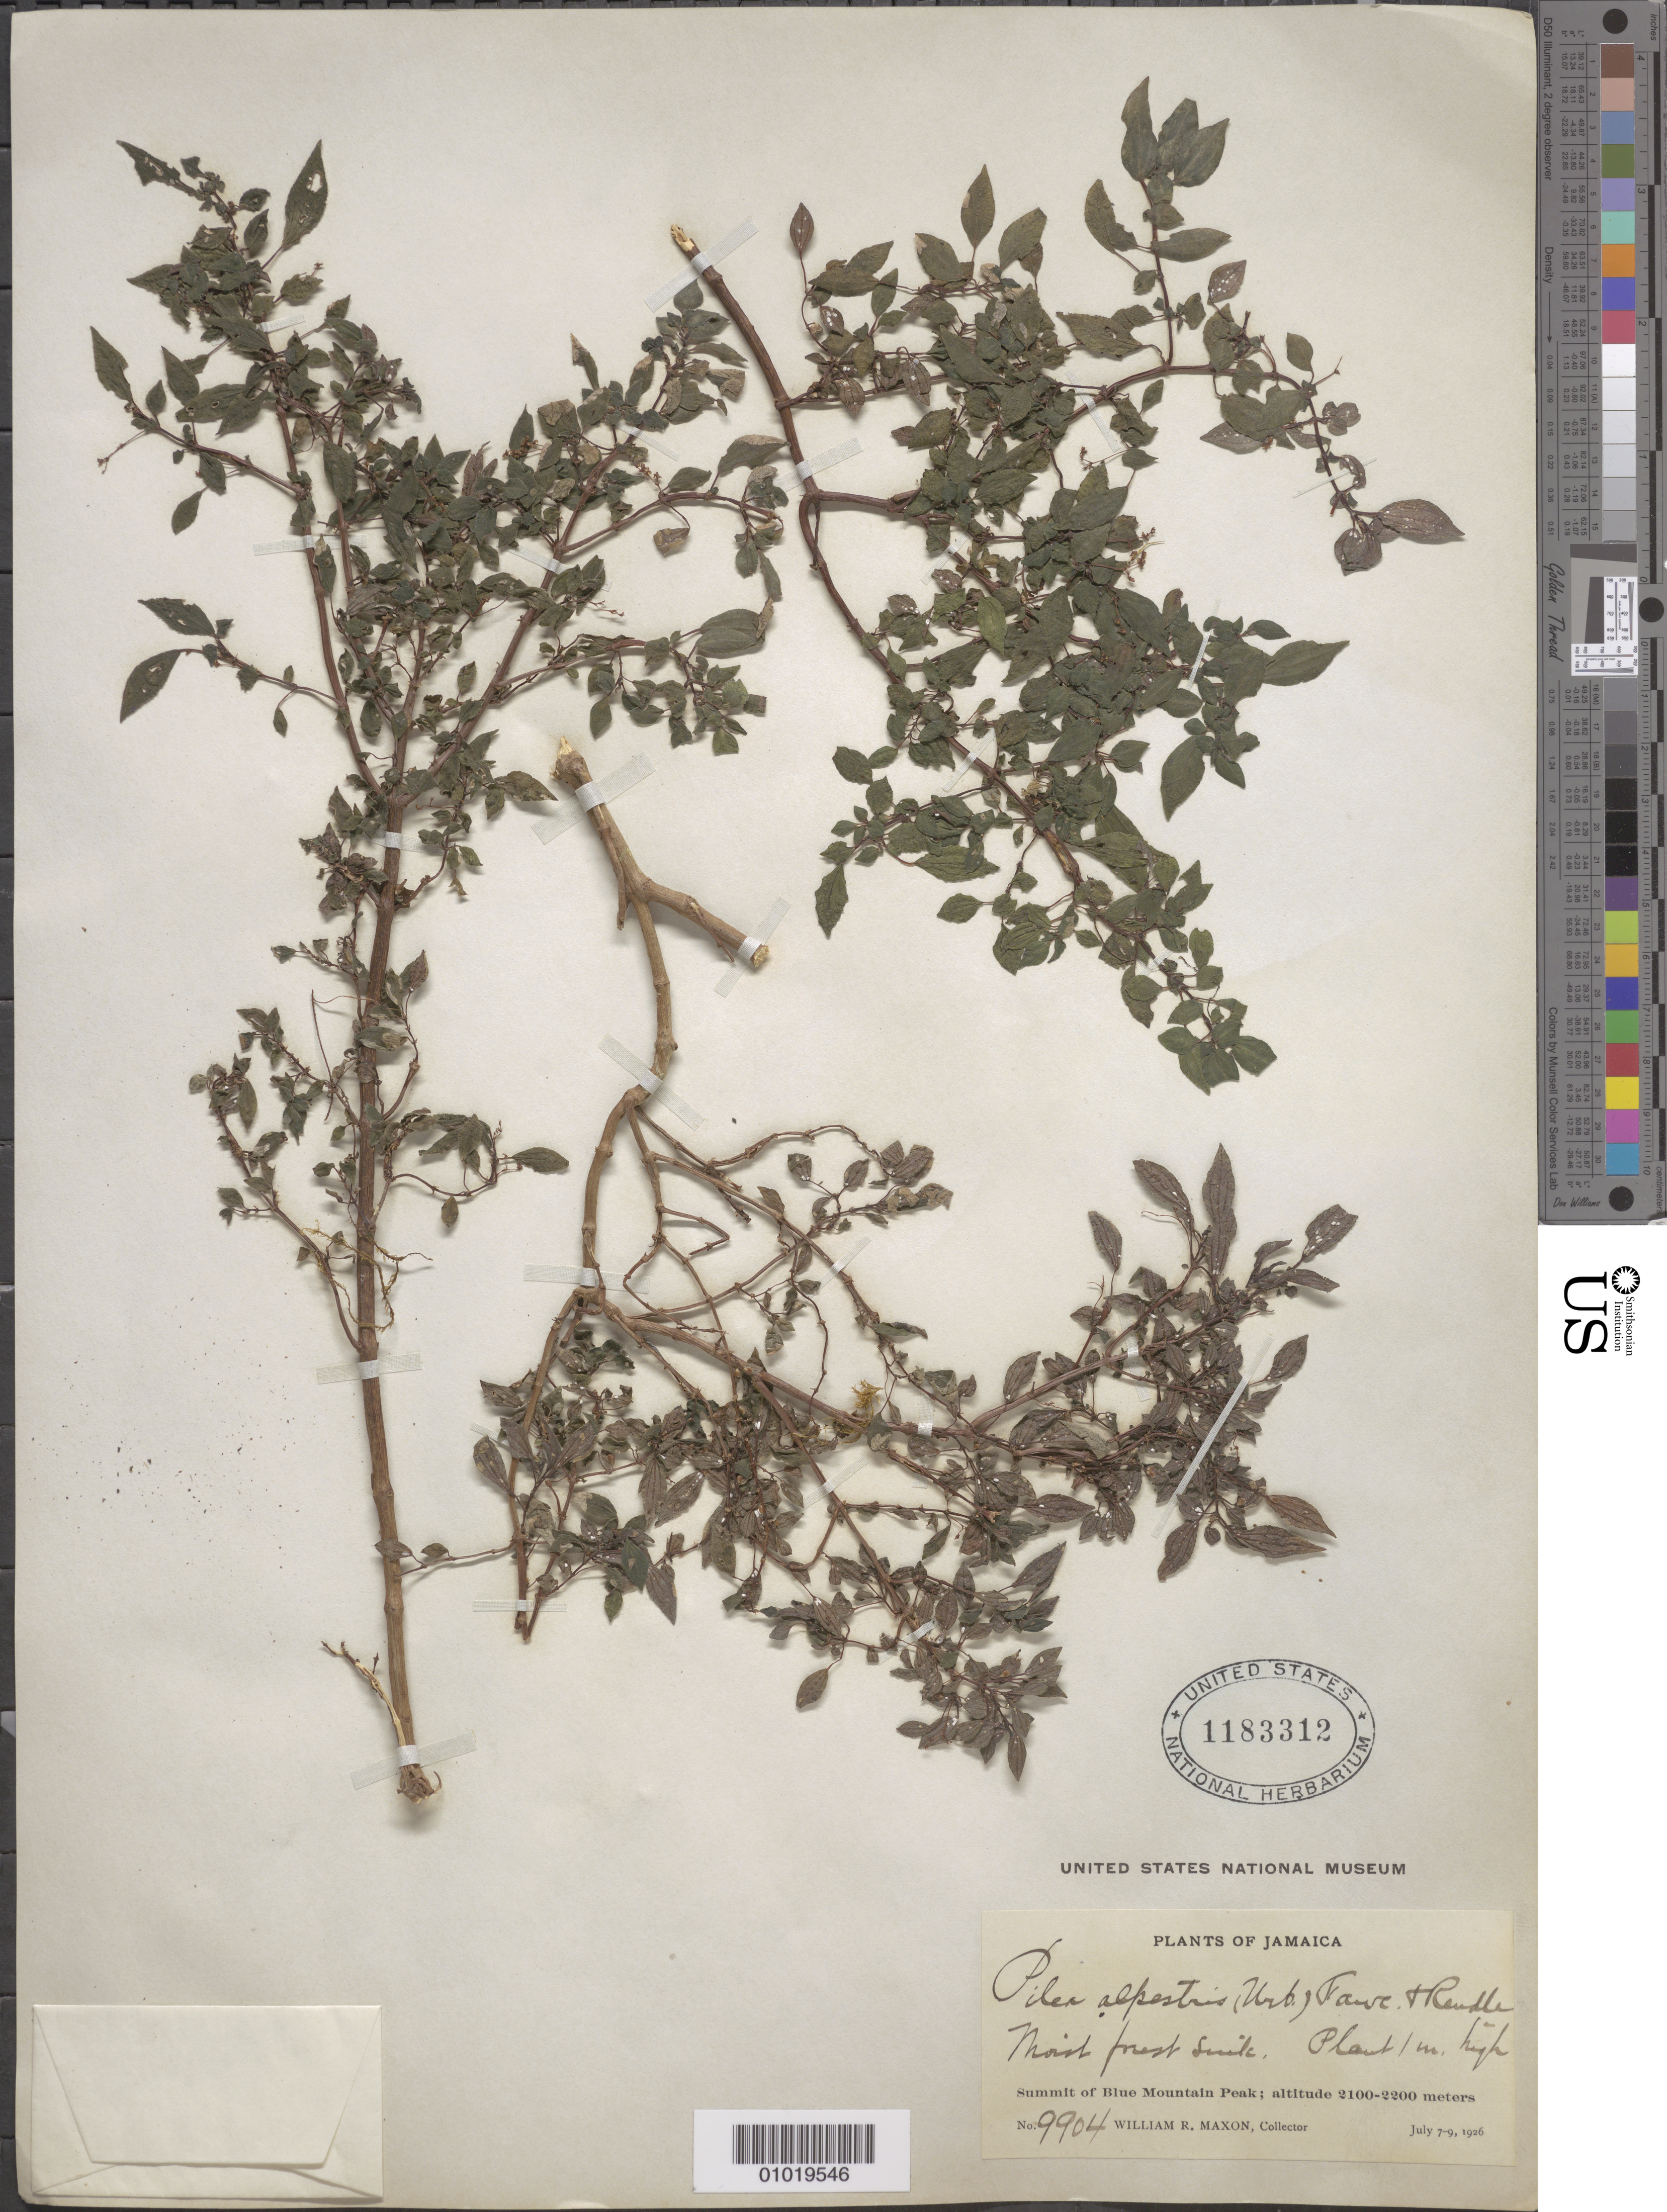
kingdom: Plantae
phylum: Tracheophyta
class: Magnoliopsida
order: Rosales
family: Urticaceae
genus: Pilea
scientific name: Pilea alpestris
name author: (Urb.) Fawc. & Rendle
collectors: W. R. Maxon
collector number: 9904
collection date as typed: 07 Jul 1926 to 09 Jul 1926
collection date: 1926-07-07/1926-07-09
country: Jamaica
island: Jamaica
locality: Summit of Blue Mountain Peak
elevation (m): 2100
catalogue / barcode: US 1183312